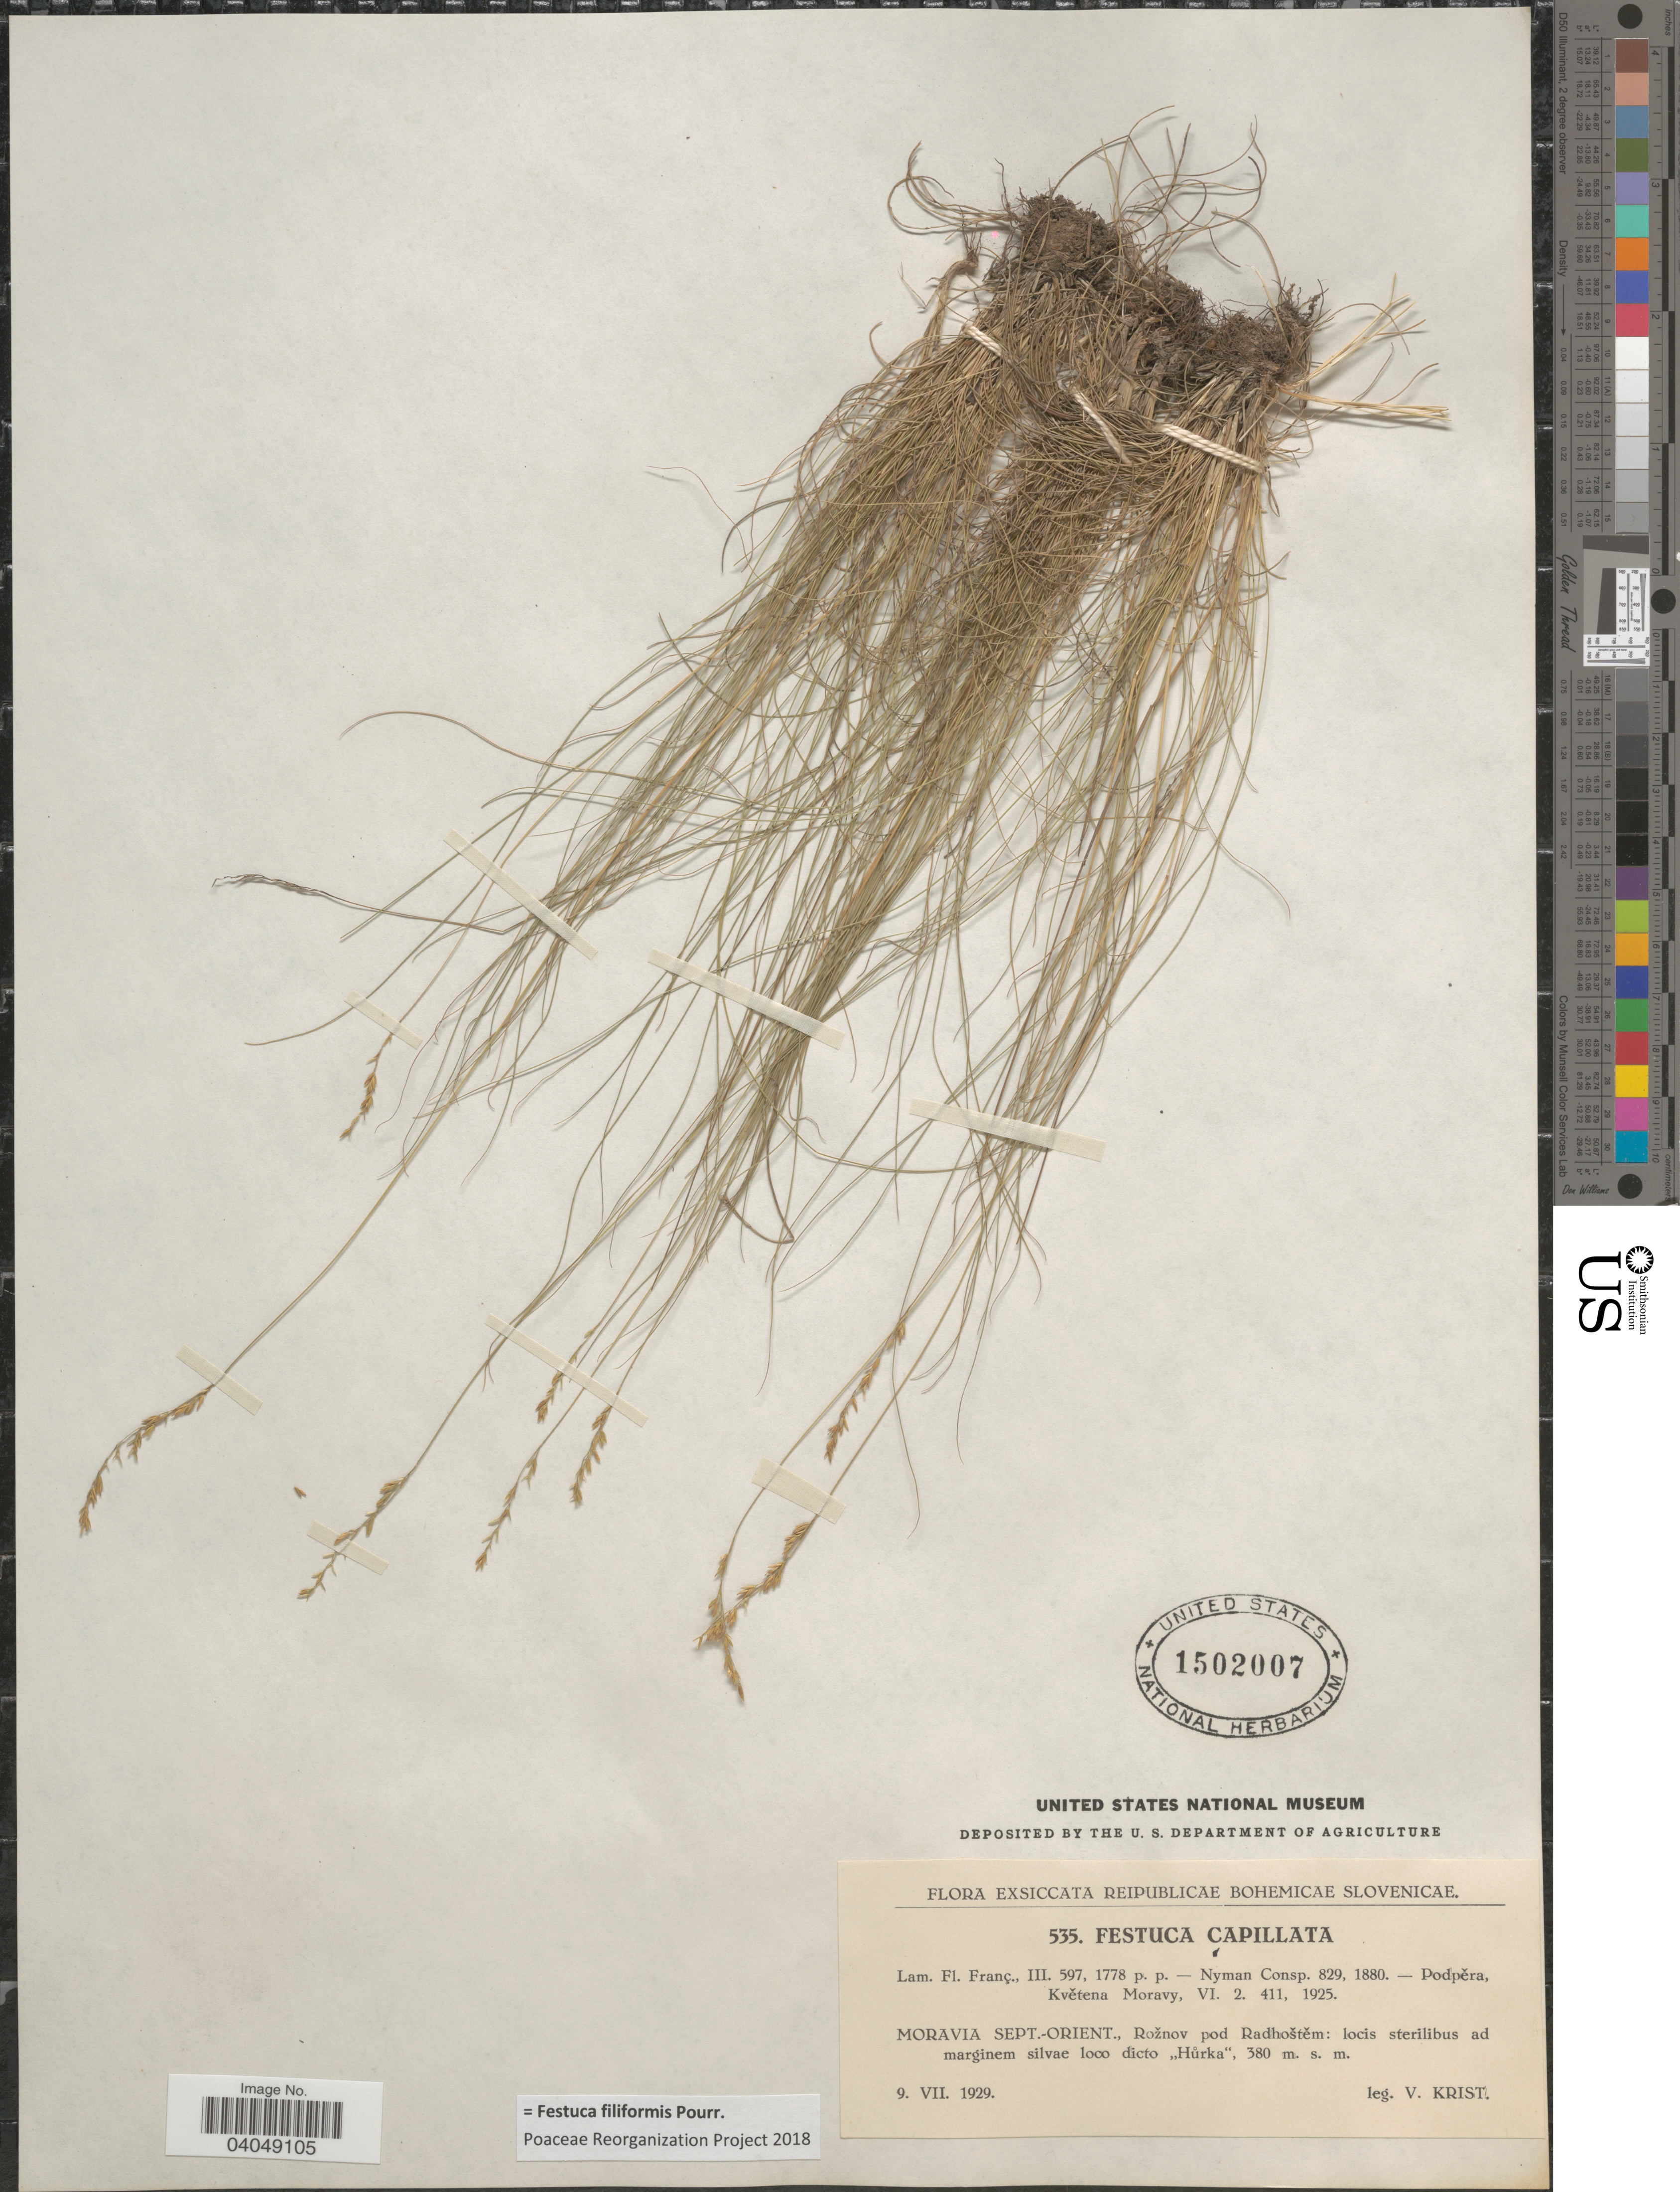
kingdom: Plantae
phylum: Tracheophyta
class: Liliopsida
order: Poales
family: Poaceae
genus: Festuca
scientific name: Festuca filiformis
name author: Pourr.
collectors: V. Krist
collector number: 535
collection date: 1929-07-09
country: Czechia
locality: Moravia Sept.-Orient., Rožnov pod Radhoštĕm: locis sterilibus ad marginem silvae loco dicto "Hůrka".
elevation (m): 380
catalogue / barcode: US 1502007